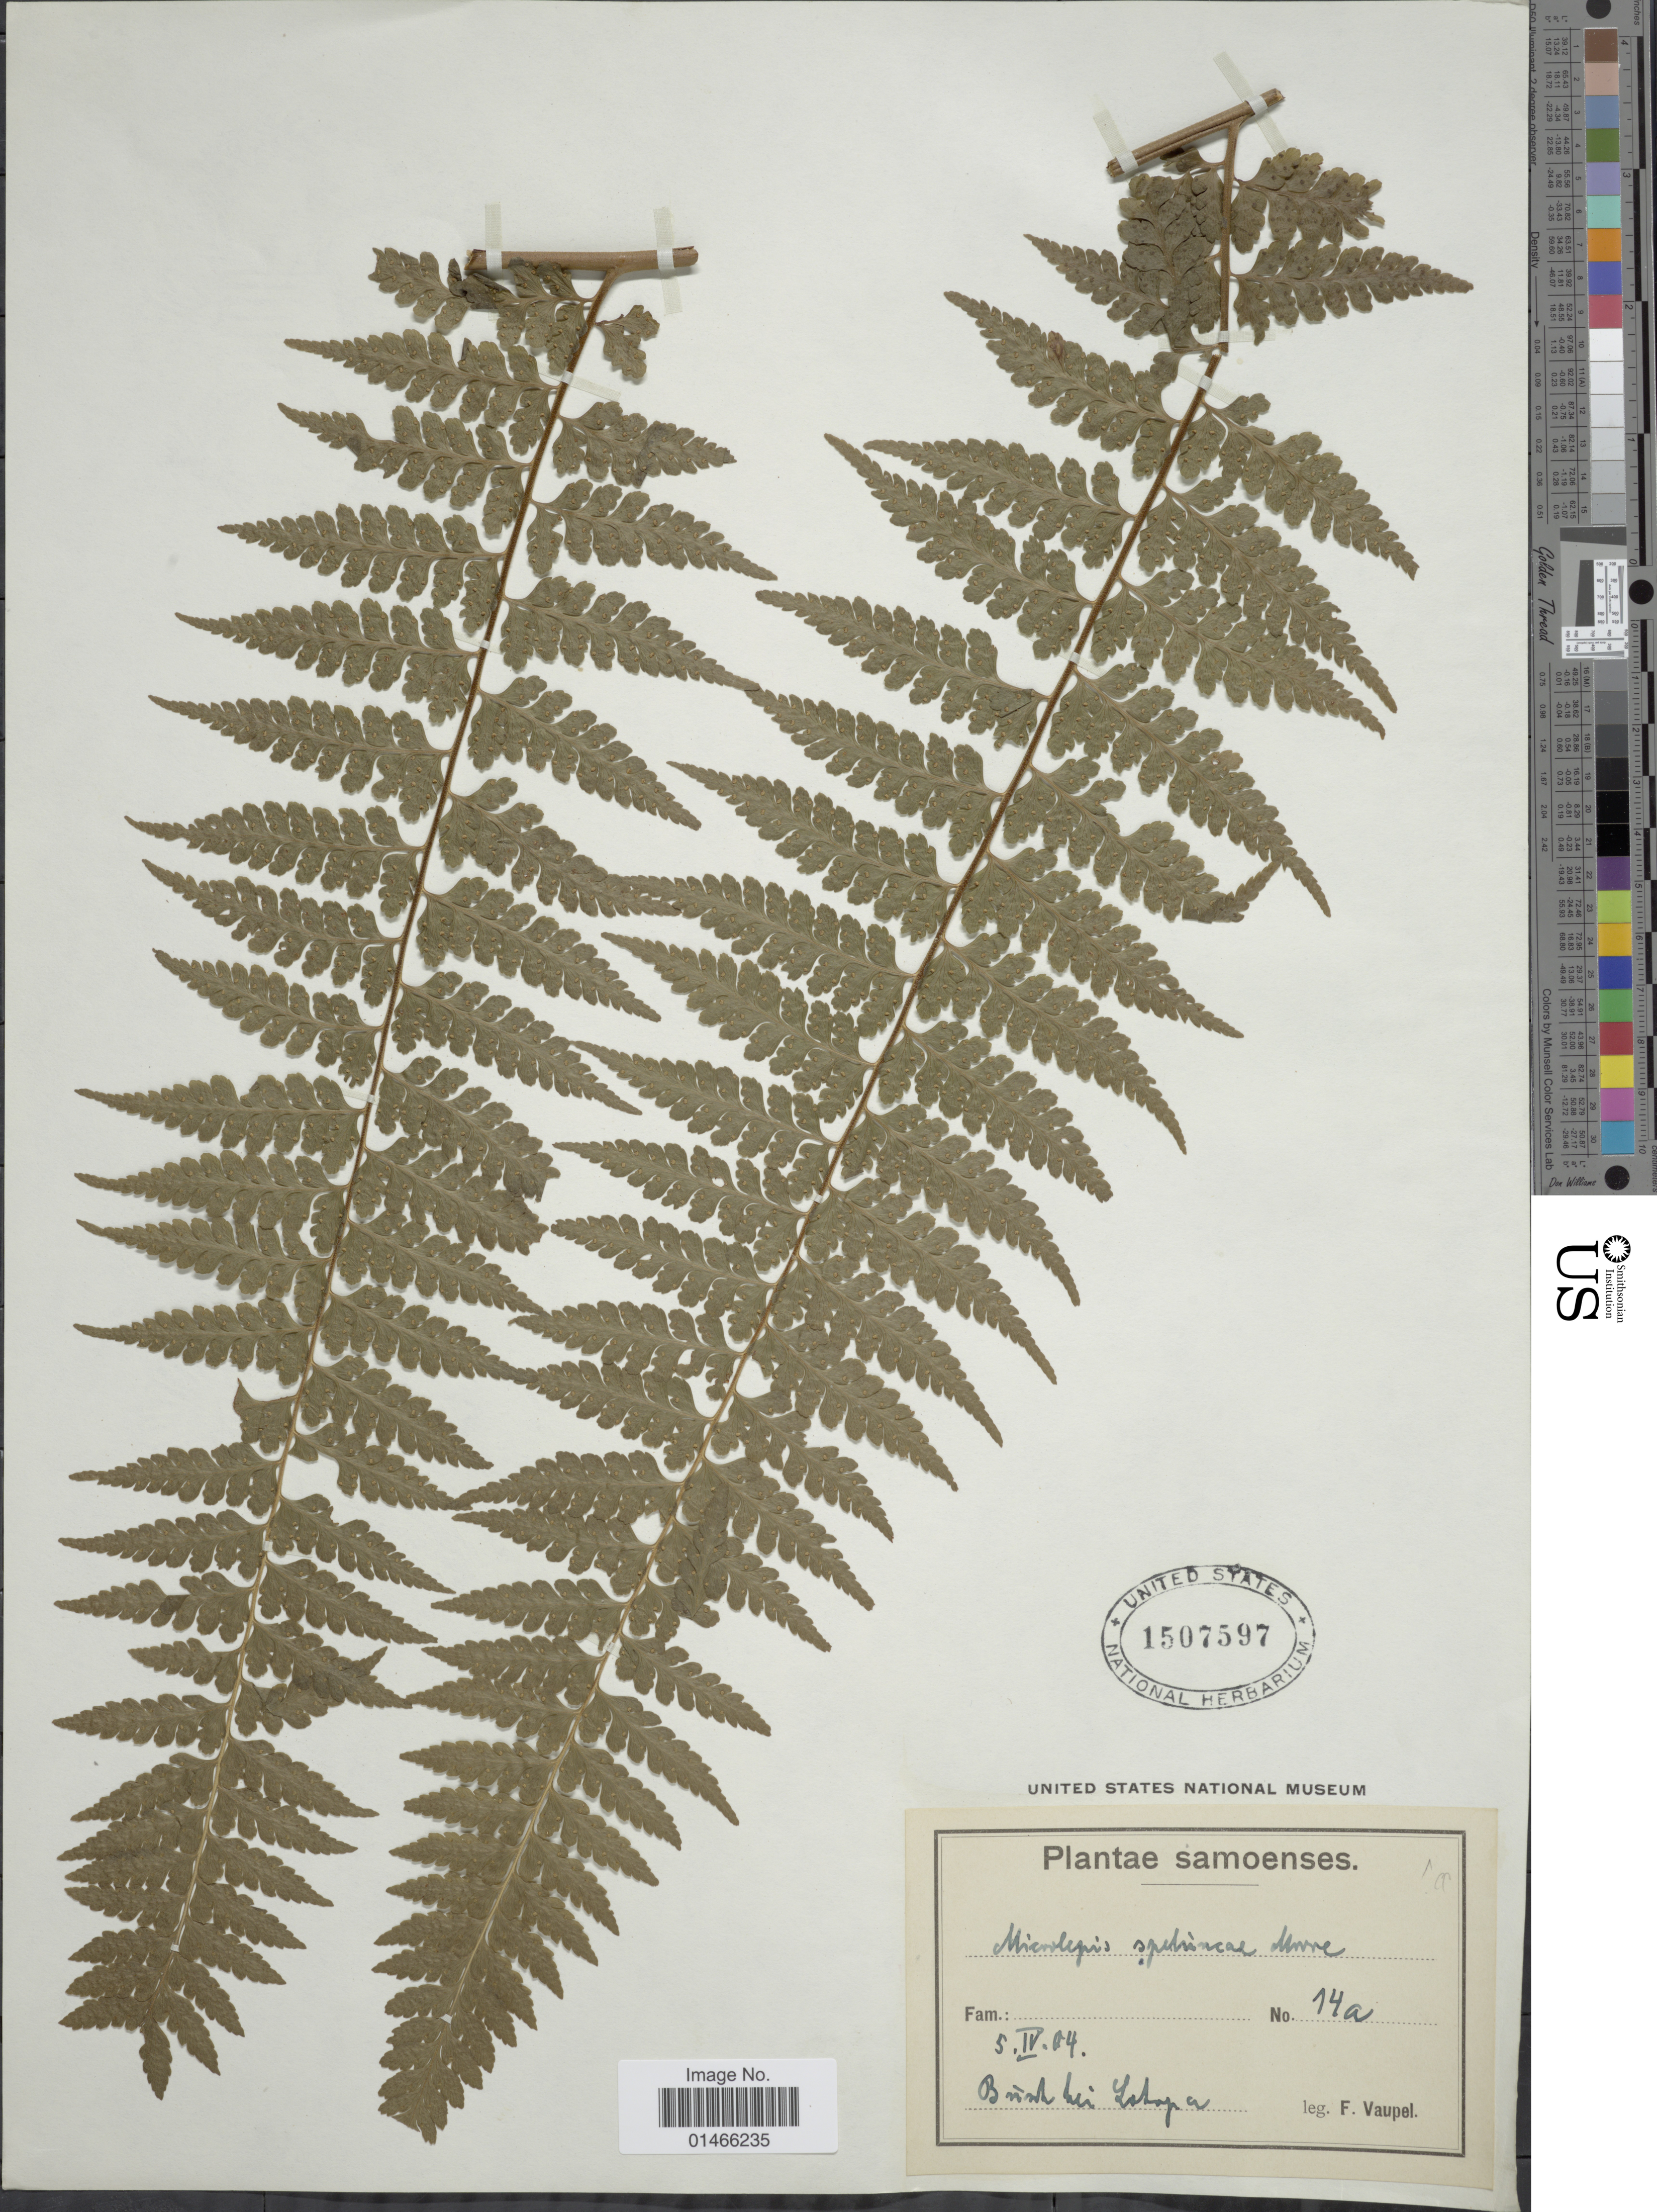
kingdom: Plantae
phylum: Tracheophyta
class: Polypodiopsida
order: Polypodiales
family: Dennstaedtiaceae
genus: Microlepia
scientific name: Microlepia speluncae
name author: (L.) T. Moore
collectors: F. Vaupel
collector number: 14a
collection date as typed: Transcribed d/m/y: 5/5/4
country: Samoa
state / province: Tuamasaga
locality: Plantae samoenses. Bush bei Latoya. [interpreted]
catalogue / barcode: US 1507597